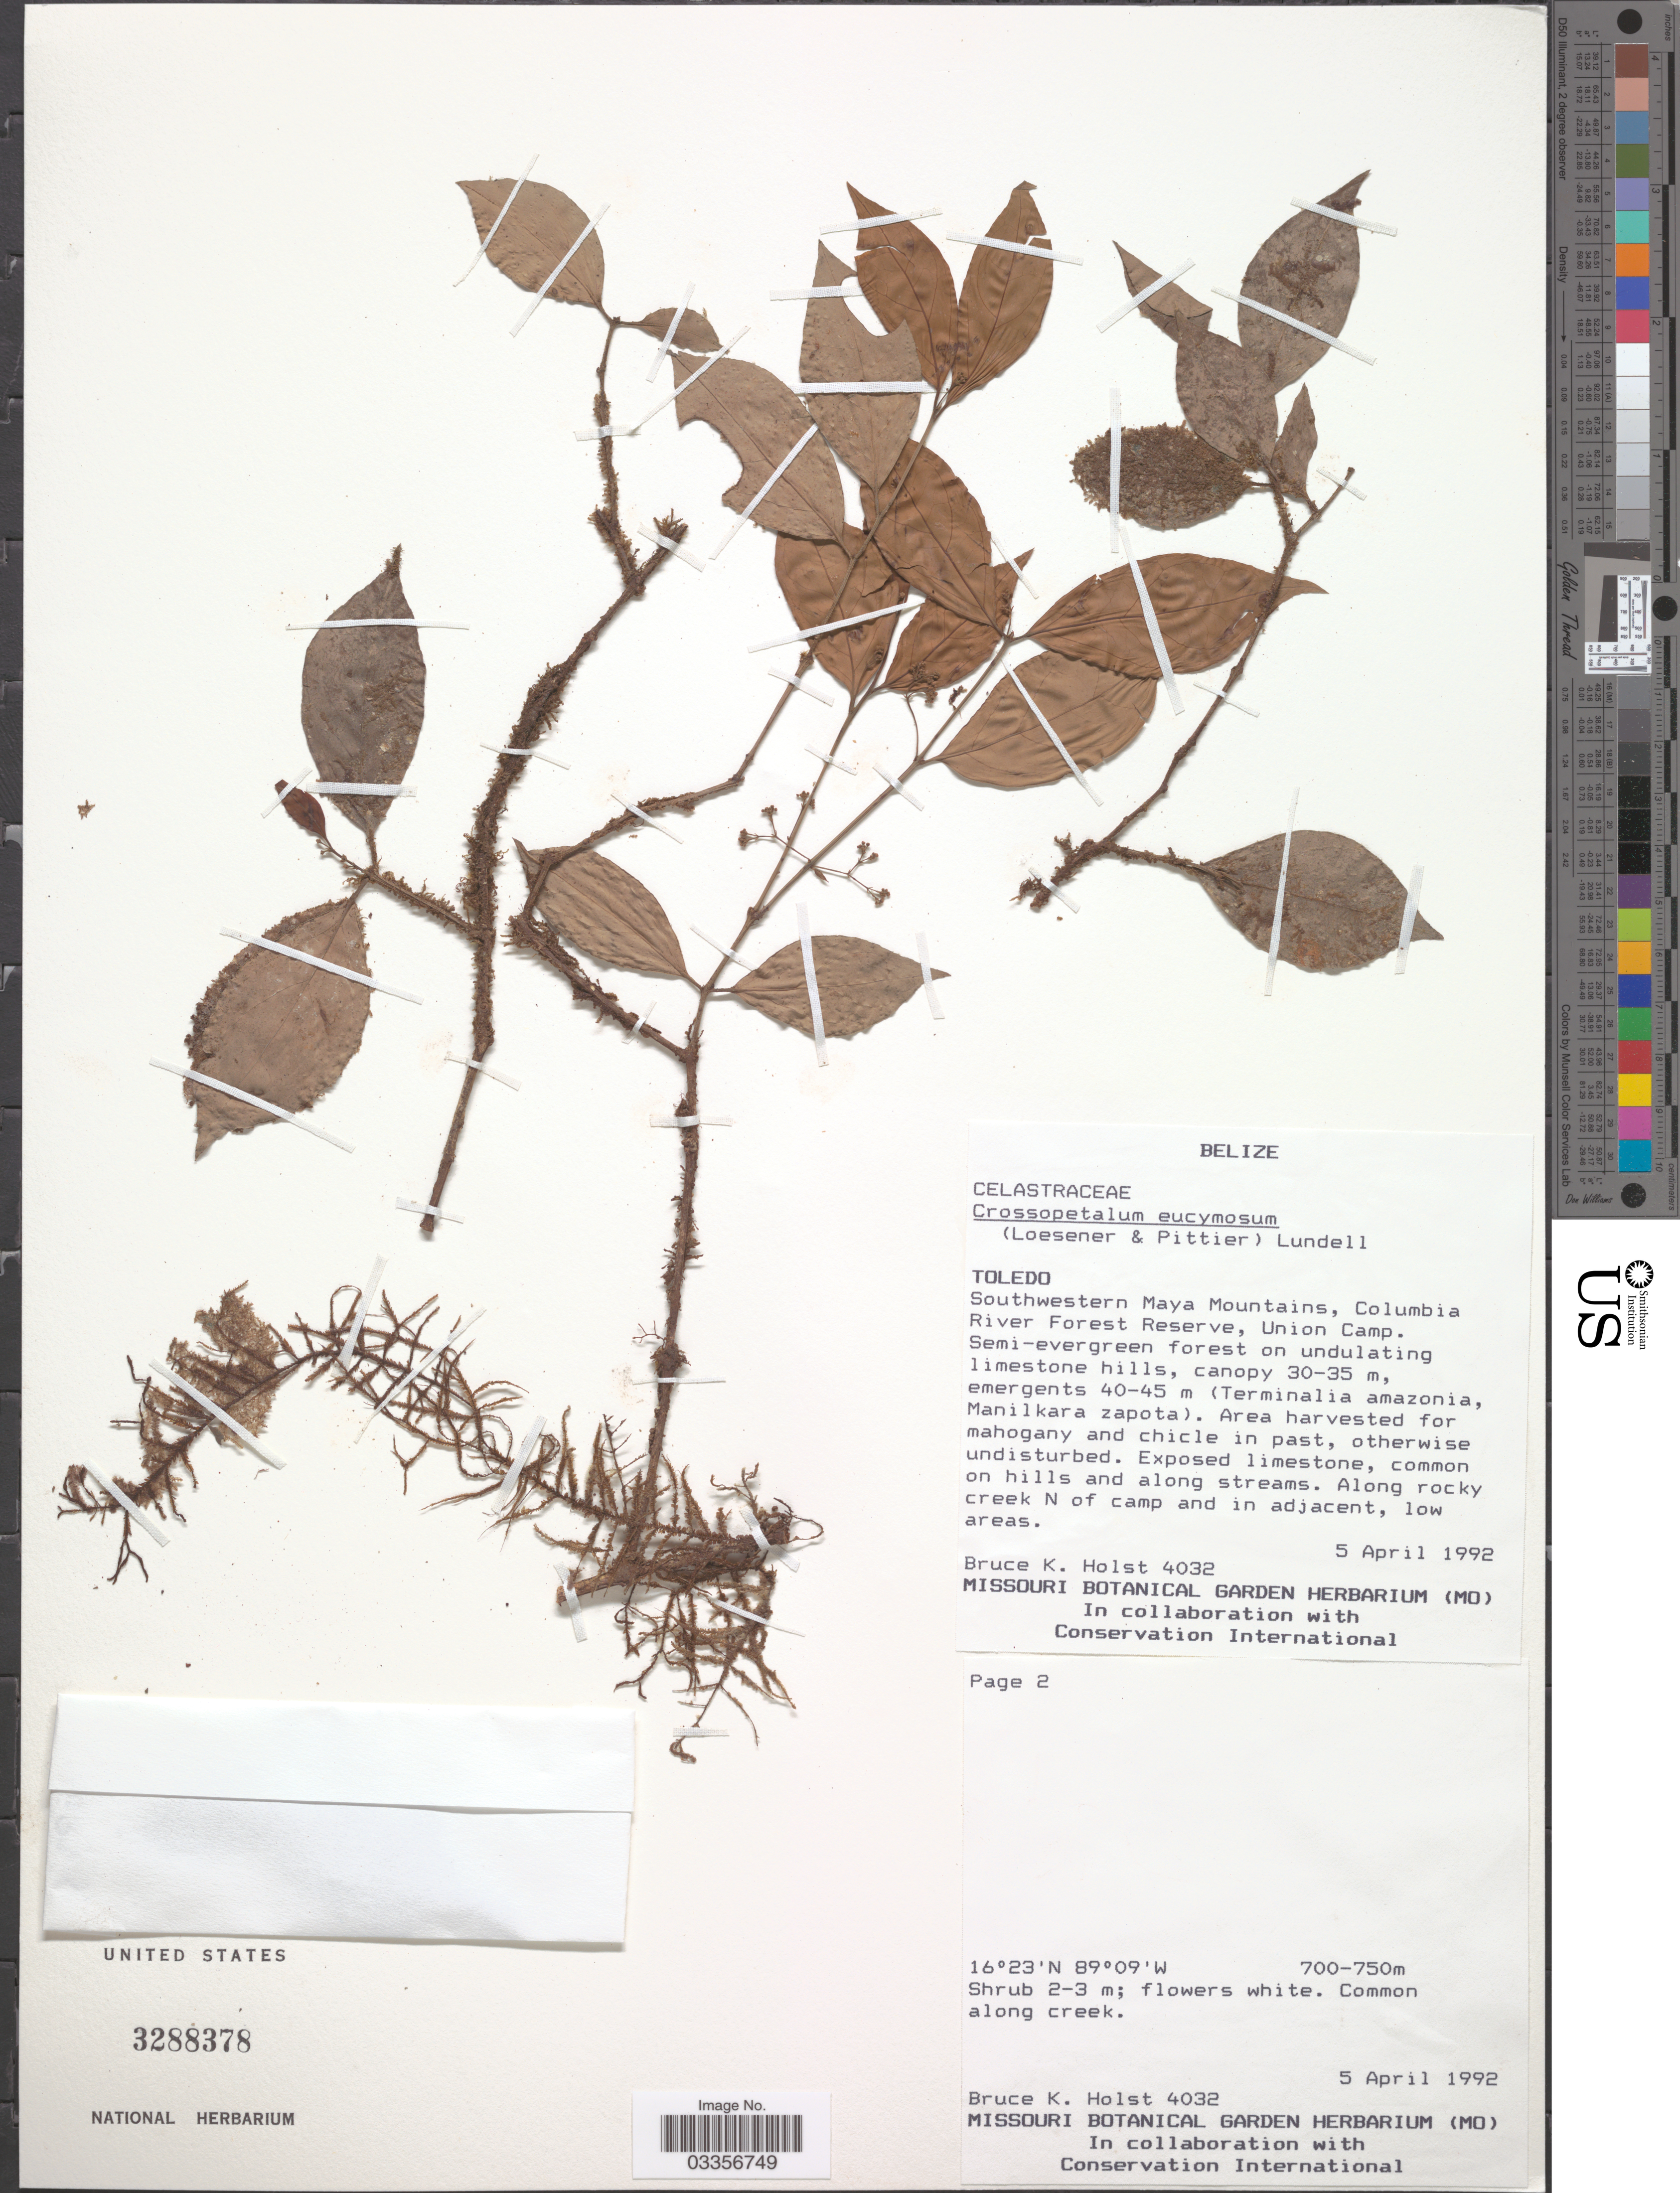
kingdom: Plantae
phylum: Tracheophyta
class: Magnoliopsida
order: Celastrales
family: Celastraceae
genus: Crossopetalum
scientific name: Crossopetalum parviflorum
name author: L.O. Williams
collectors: B. Holst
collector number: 4032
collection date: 1992-04-05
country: Belize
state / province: Toledo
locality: Southwestern Maya Mountains, Columbia River Forest Reserve, Union Camp.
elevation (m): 700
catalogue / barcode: US 3288378